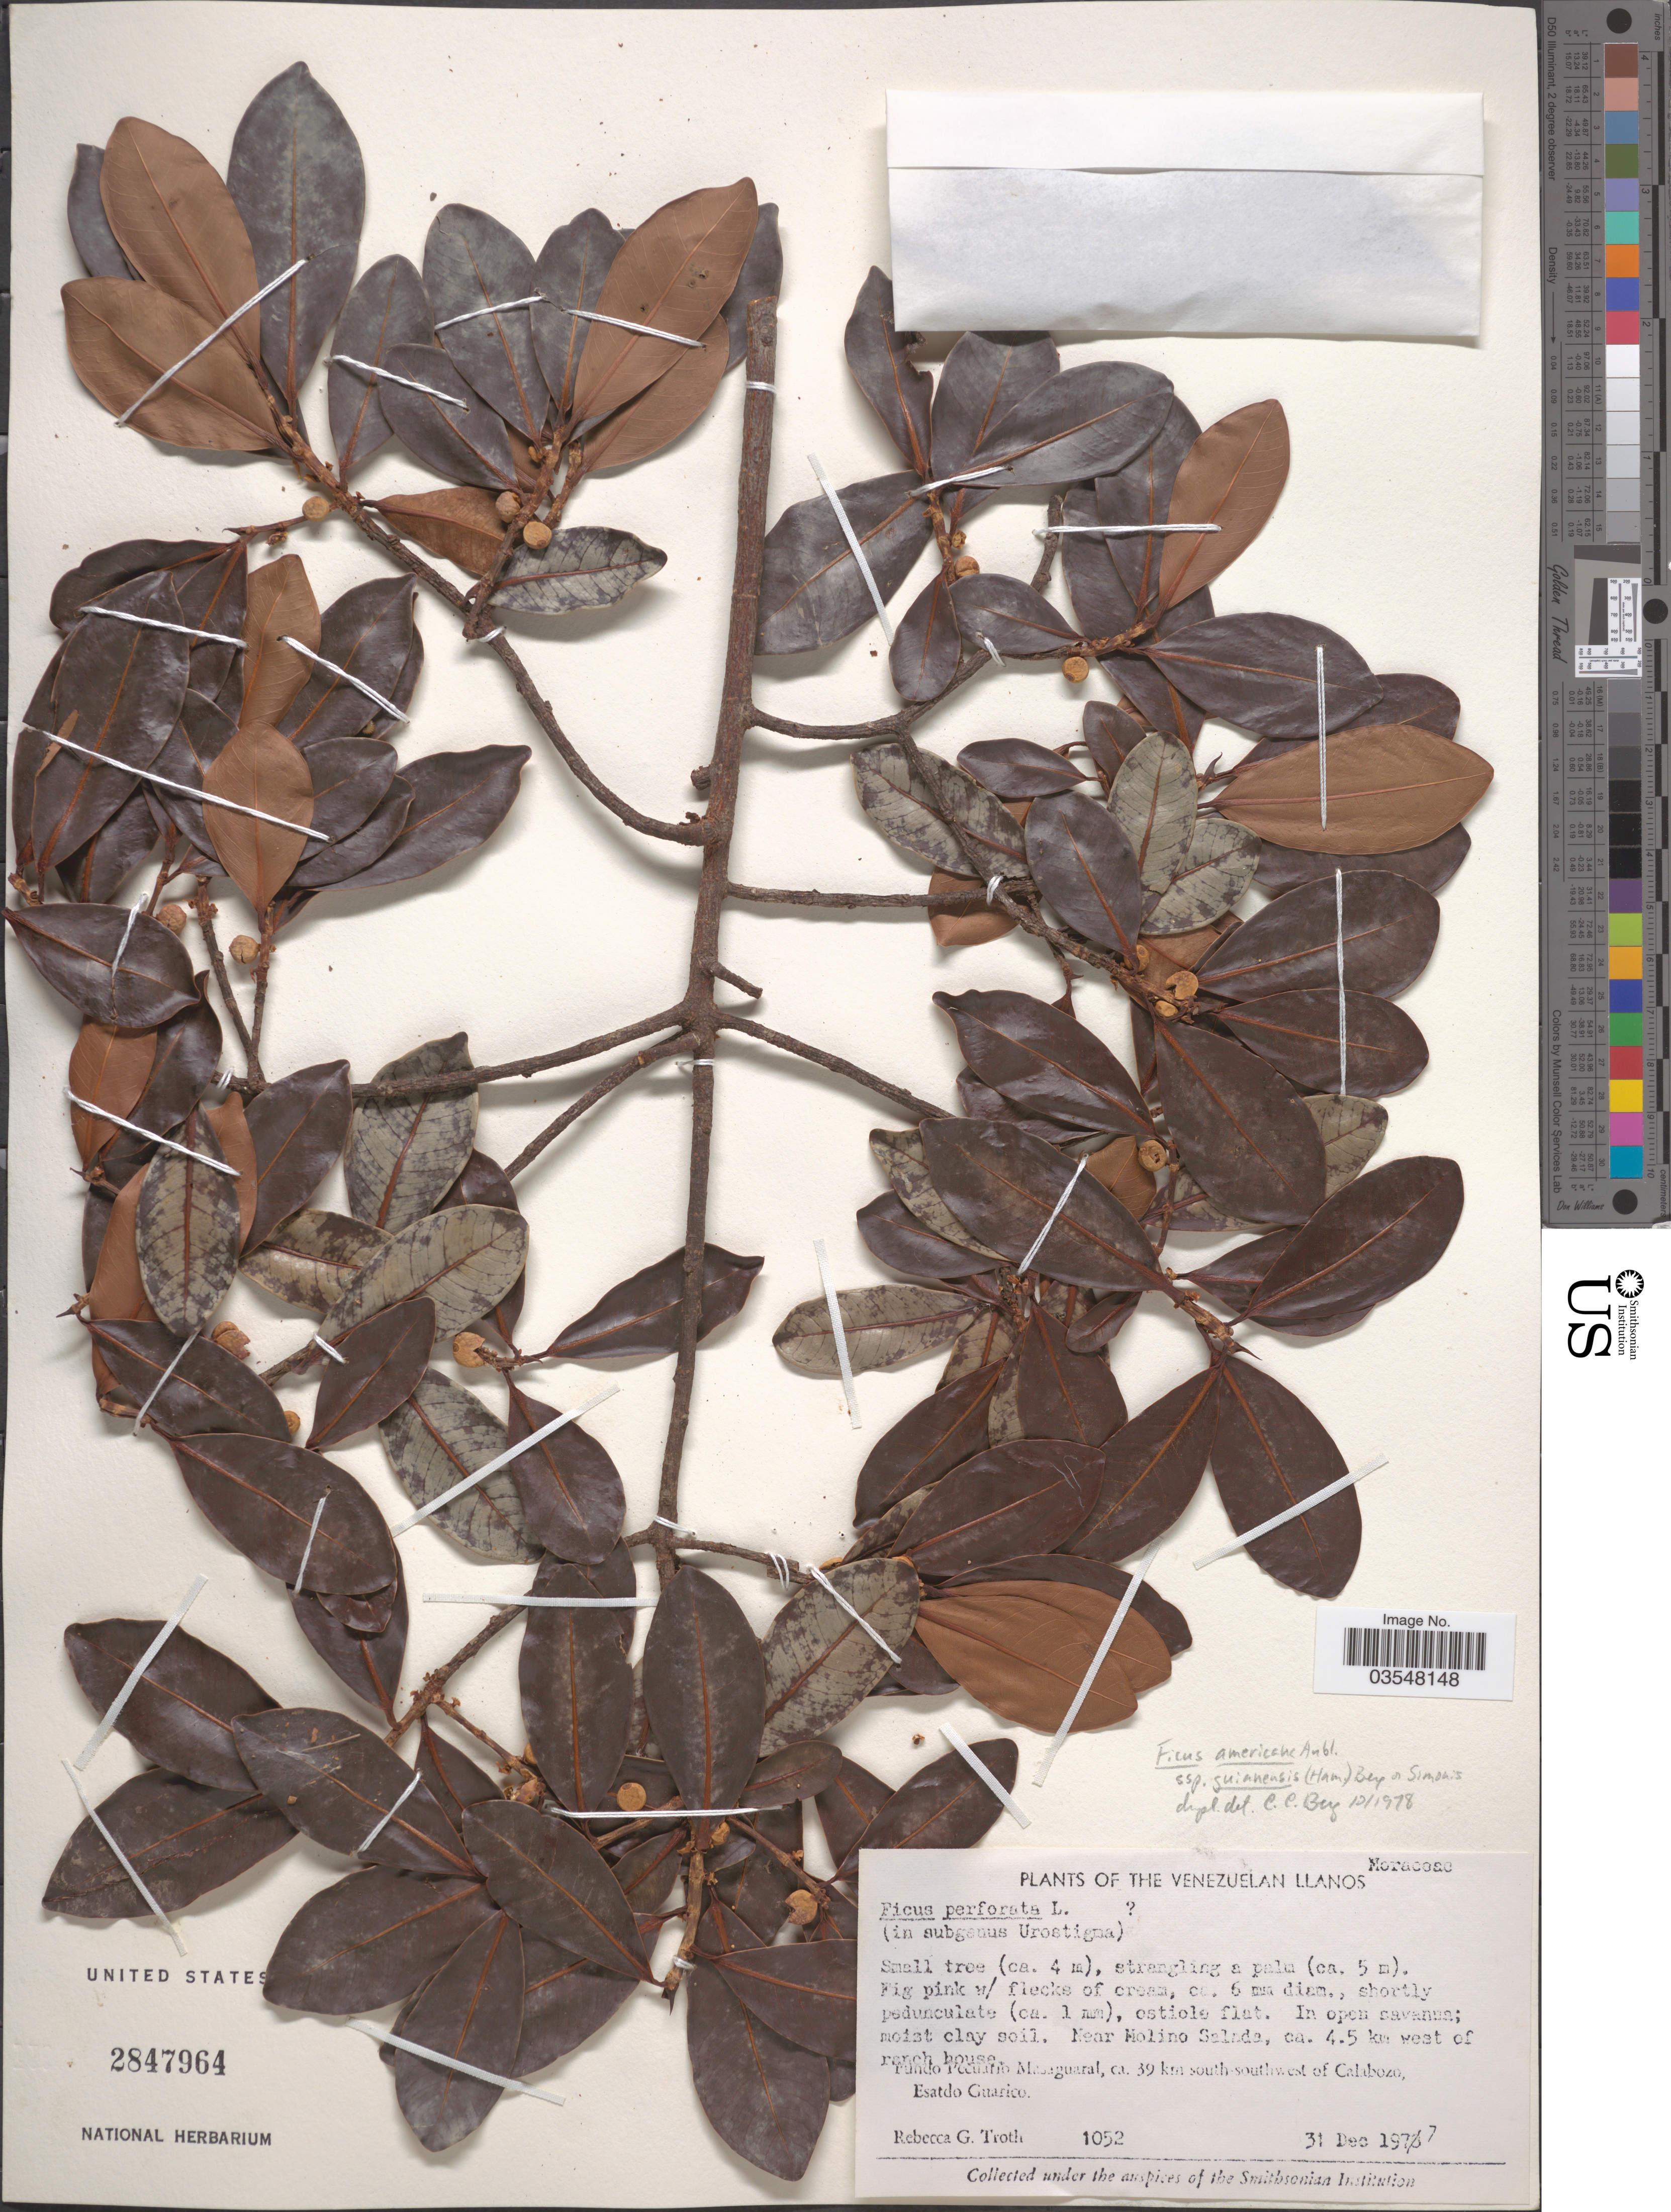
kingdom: Plantae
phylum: Tracheophyta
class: Magnoliopsida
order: Rosales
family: Moraceae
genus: Ficus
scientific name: Ficus americana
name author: Aubl.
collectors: R. Troth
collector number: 1052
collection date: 1977-12-31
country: Venezuela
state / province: Guarico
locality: The Venezuelan Llanos.Near Molino Salada, ca. 4.5 km west of ranch house. Fundo Pecuario Masaguaral, ca. 39 km south-southwest of Calabozo.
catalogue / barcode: US 2847964